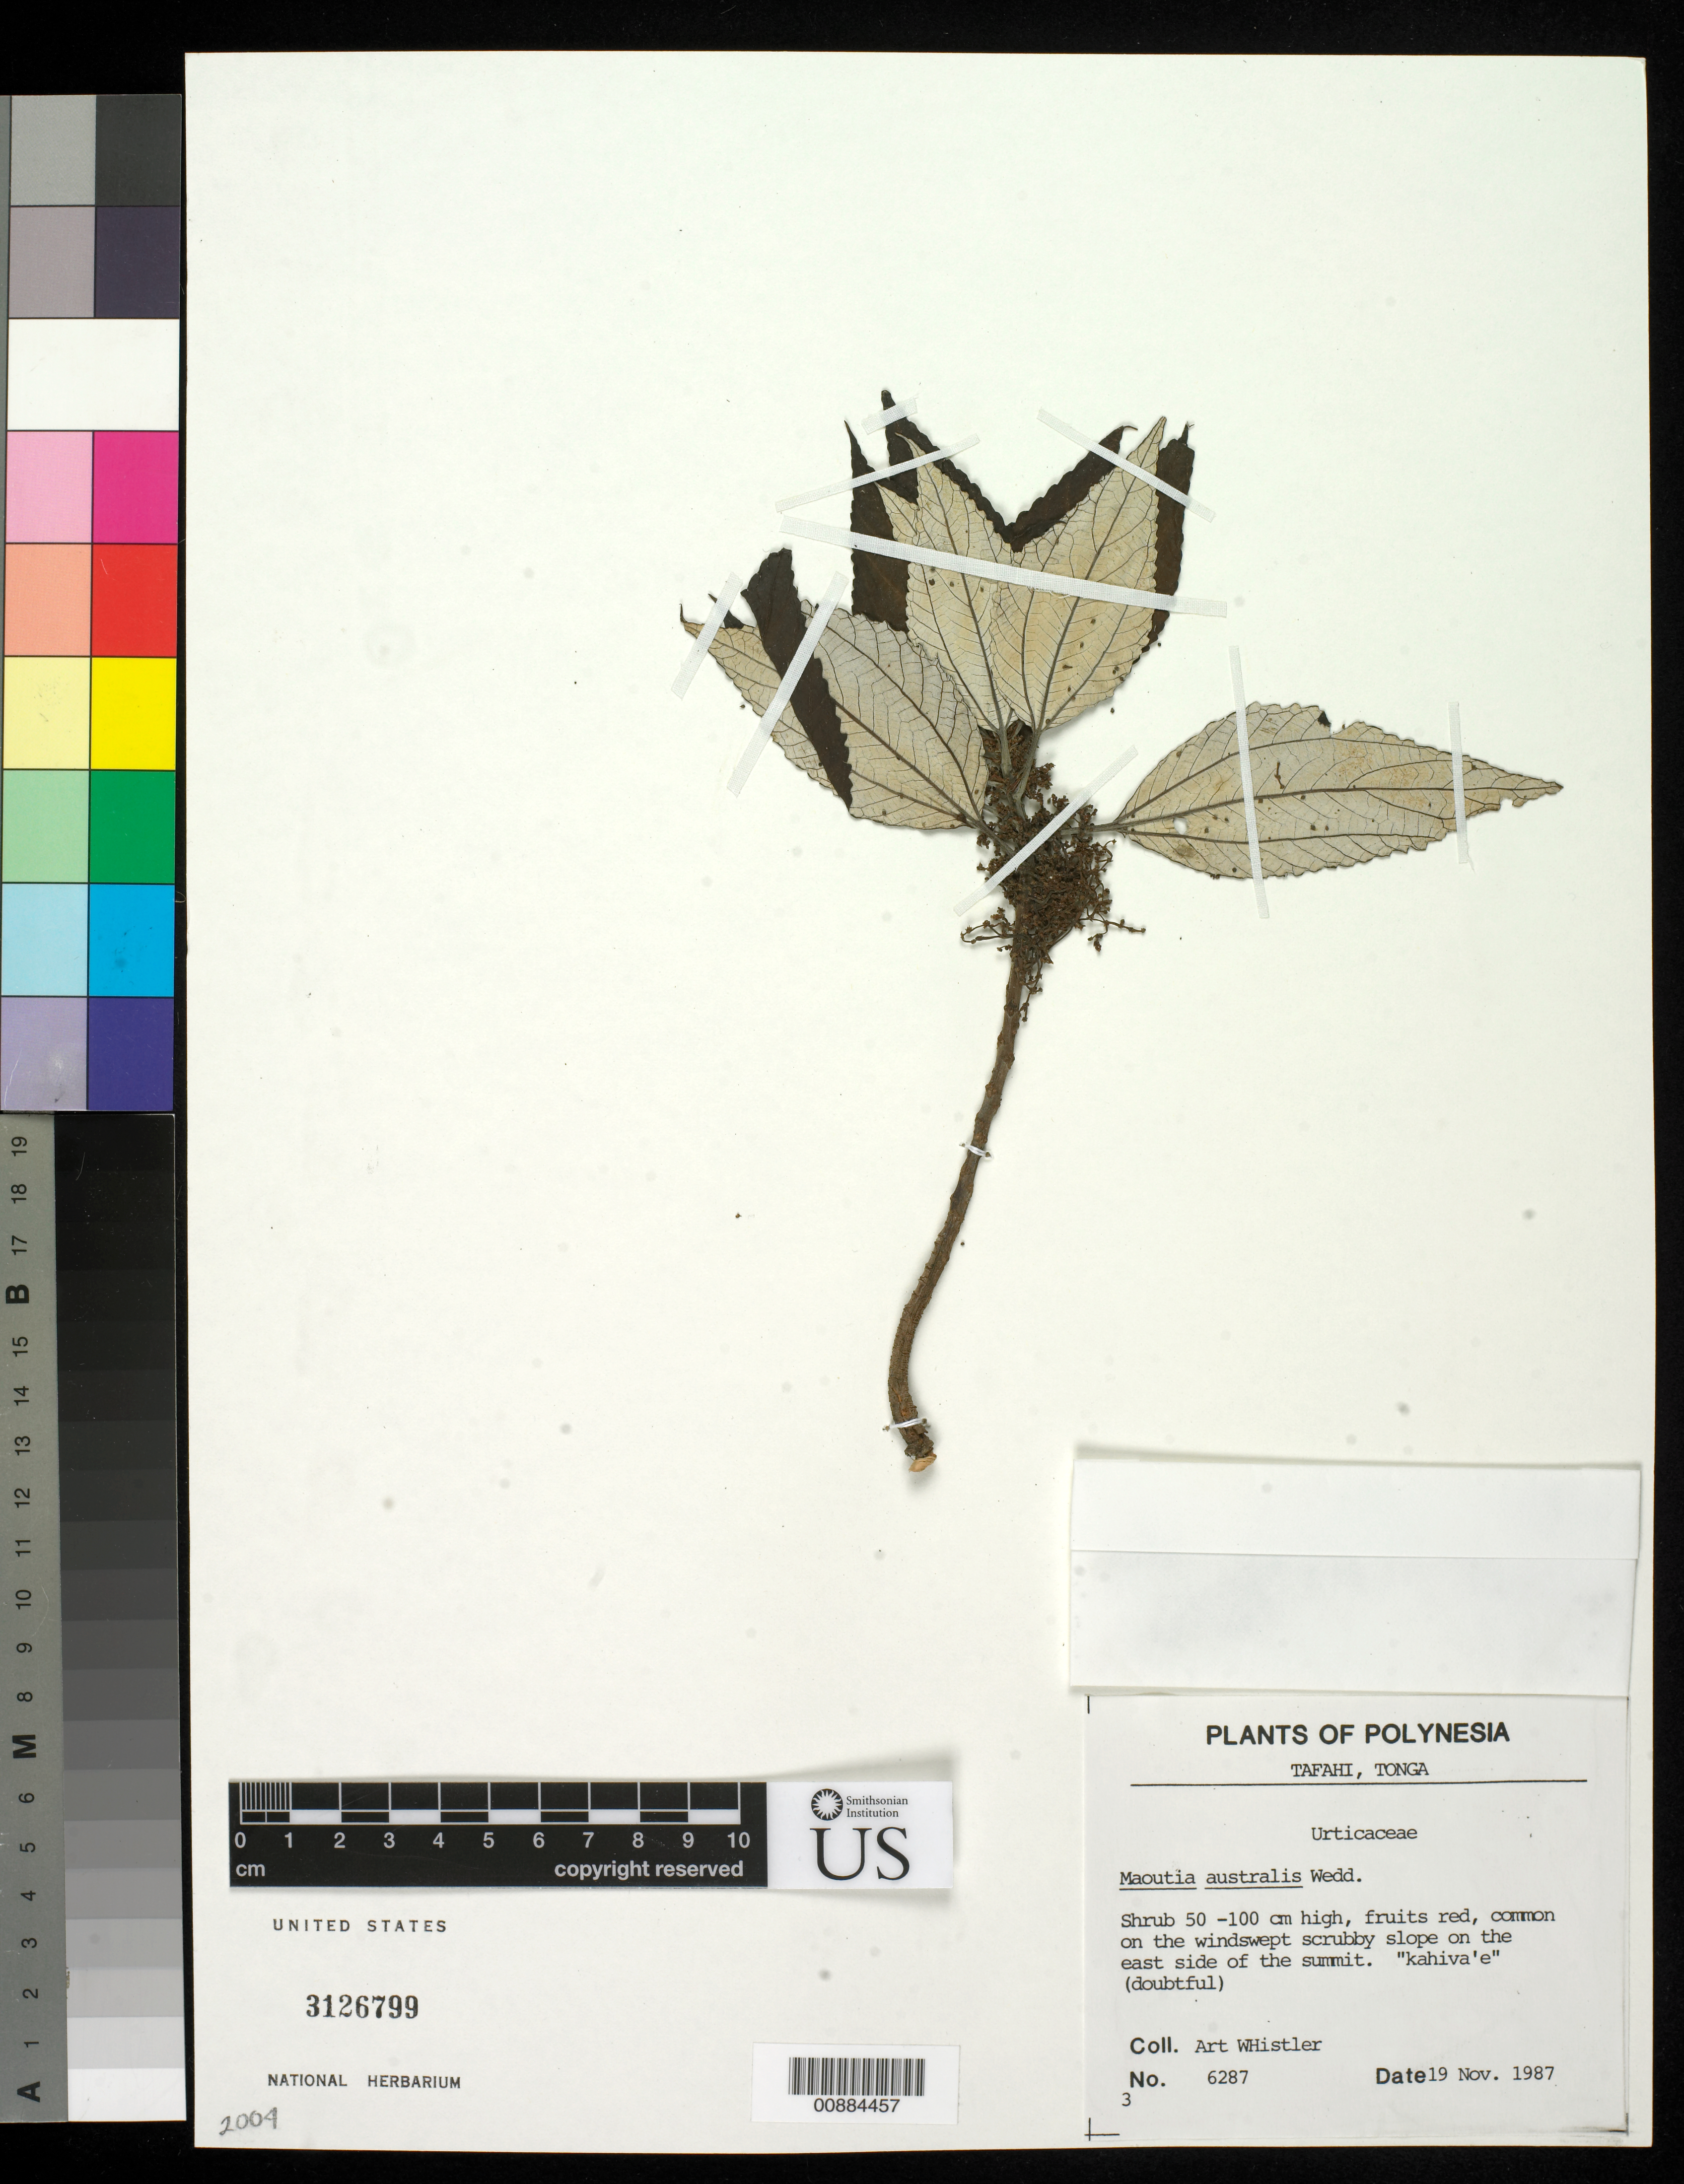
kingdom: Plantae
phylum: Tracheophyta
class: Magnoliopsida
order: Rosales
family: Urticaceae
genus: Maoutia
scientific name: Maoutia australis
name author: Wedd.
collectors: A. Whistler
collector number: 6287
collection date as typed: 19 Nov 1987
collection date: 1987-11-19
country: Tonga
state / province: Tonga Outliers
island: Tafahi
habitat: Windswept scrubby slope on the east side of the summit, common.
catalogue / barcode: US 3126799